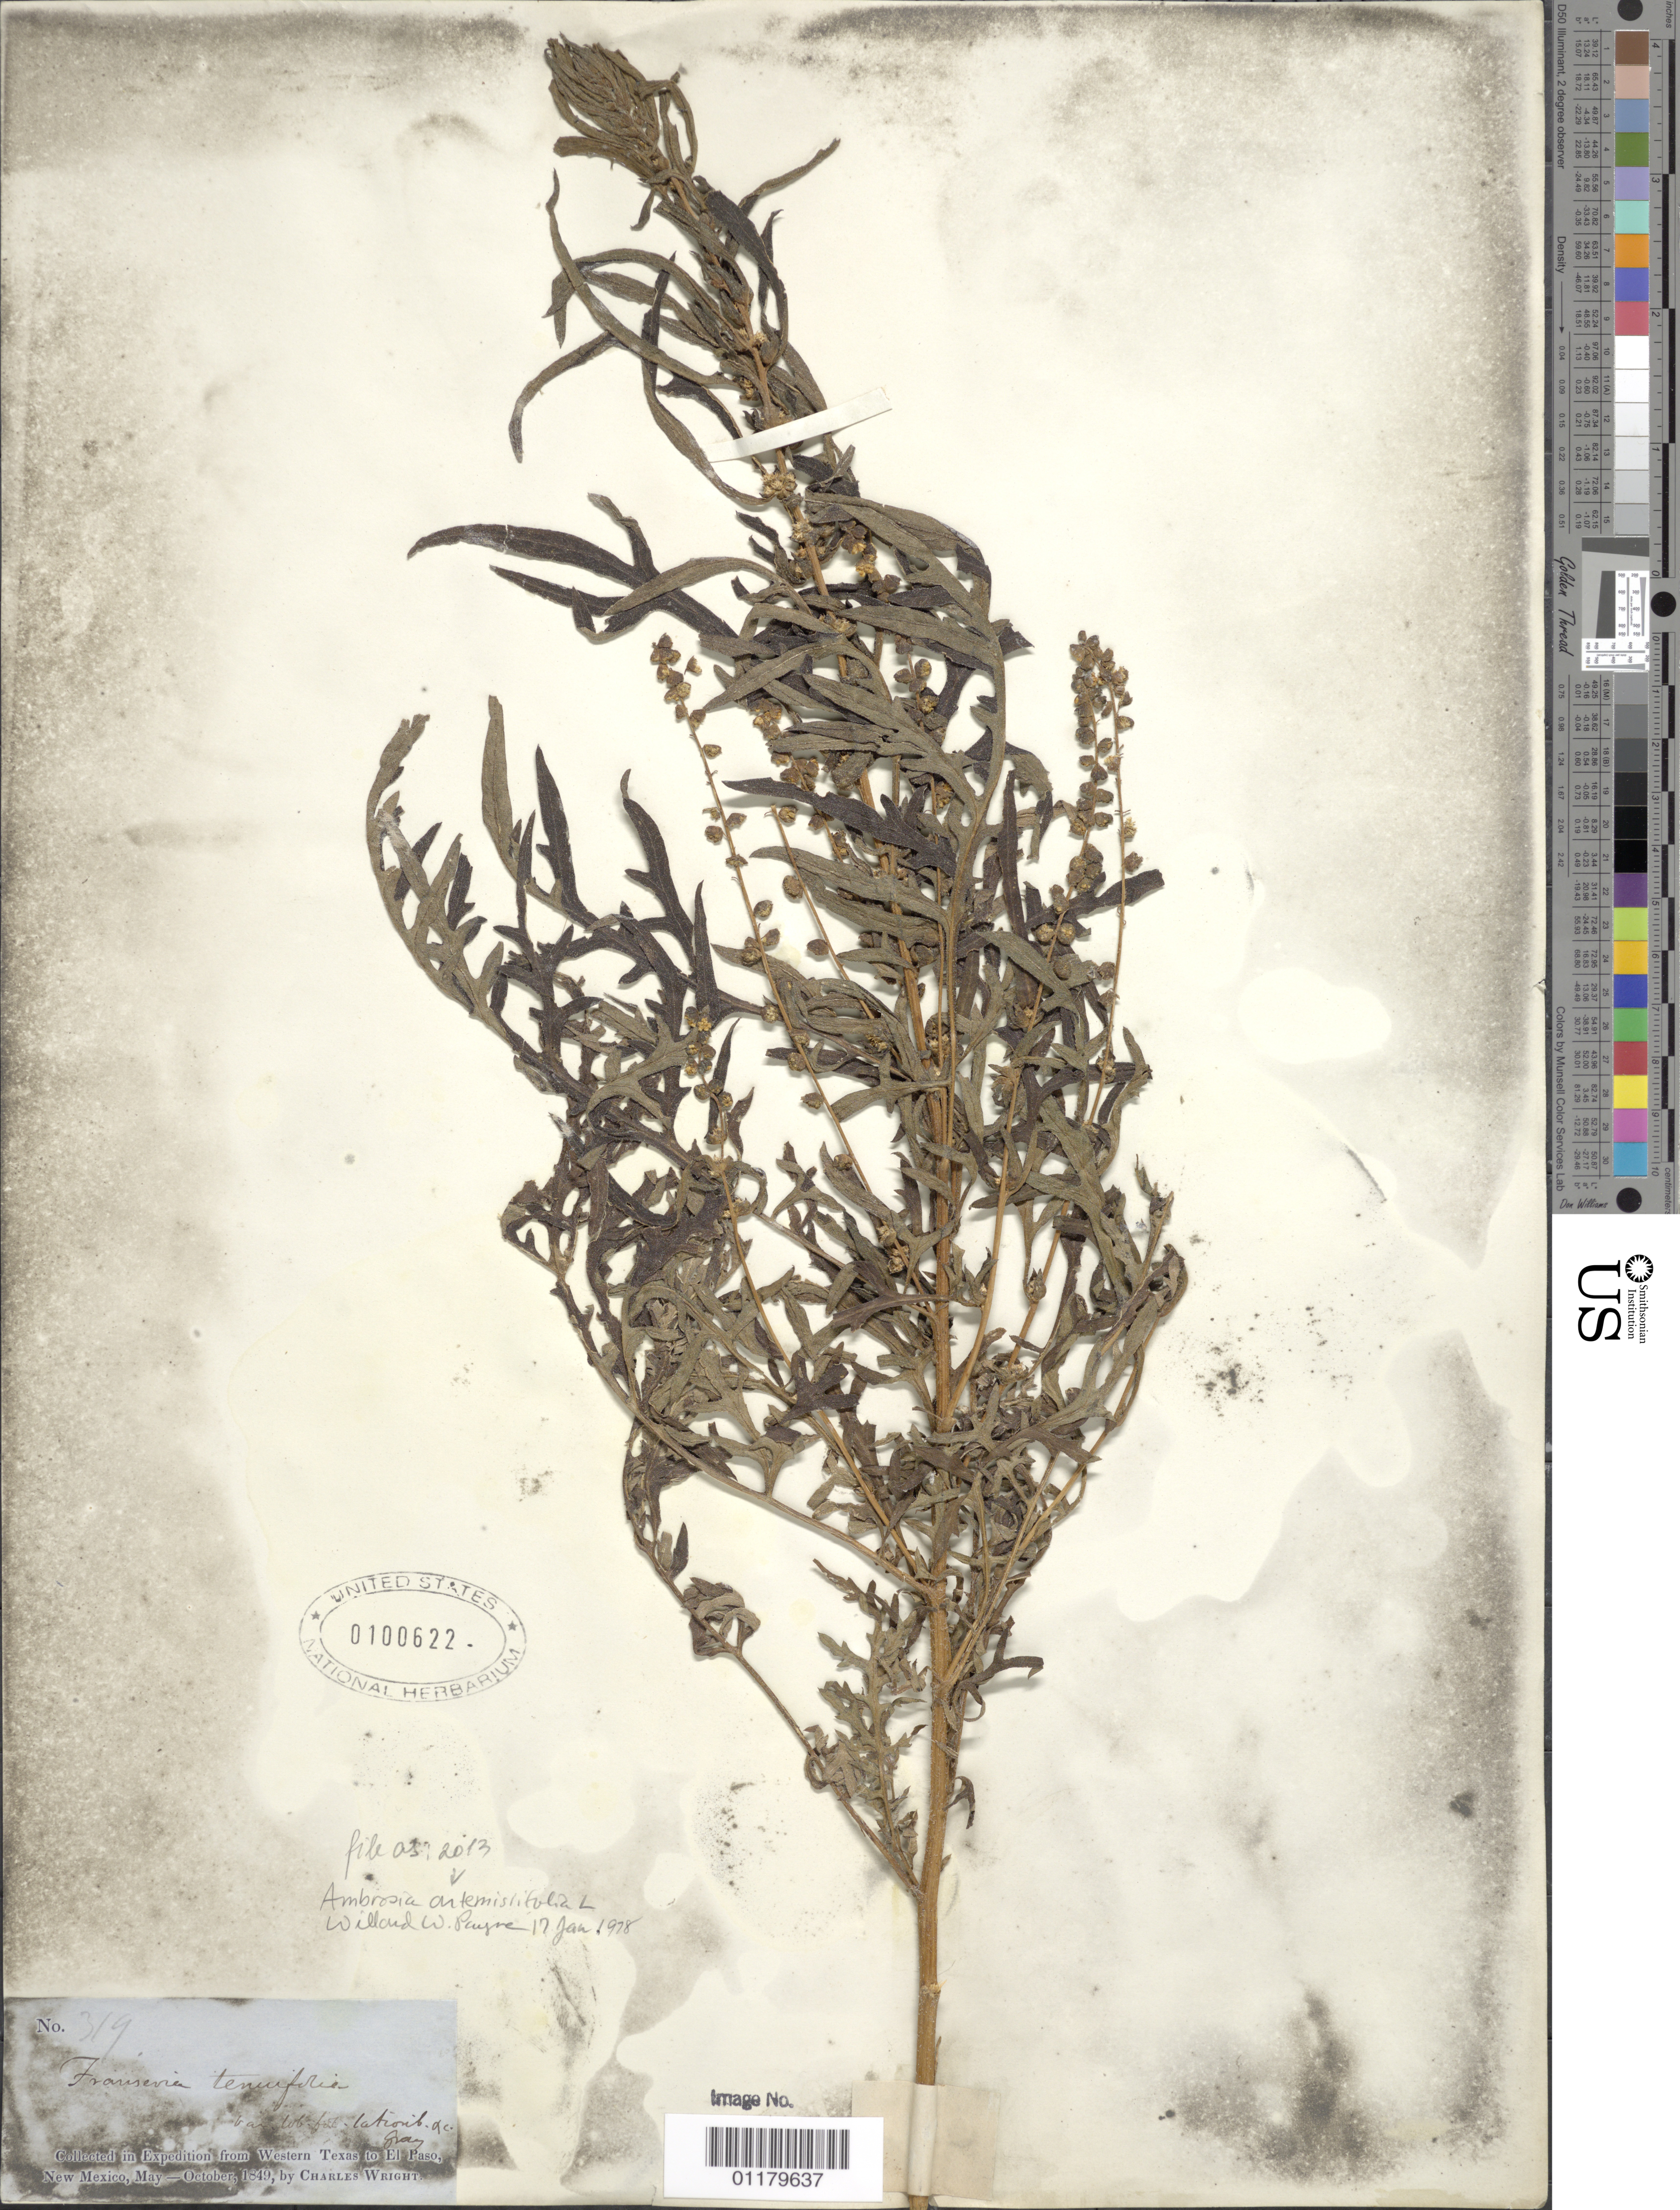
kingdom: Plantae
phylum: Tracheophyta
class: Magnoliopsida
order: Asterales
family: Asteraceae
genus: Ambrosia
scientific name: Ambrosia artemisiifolia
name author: L.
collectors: C. Wright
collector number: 319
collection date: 1849-05/1849-10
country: United States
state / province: New Mexico / Texas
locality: from Western Texas to El Paso, New Mexico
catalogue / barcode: US 100622